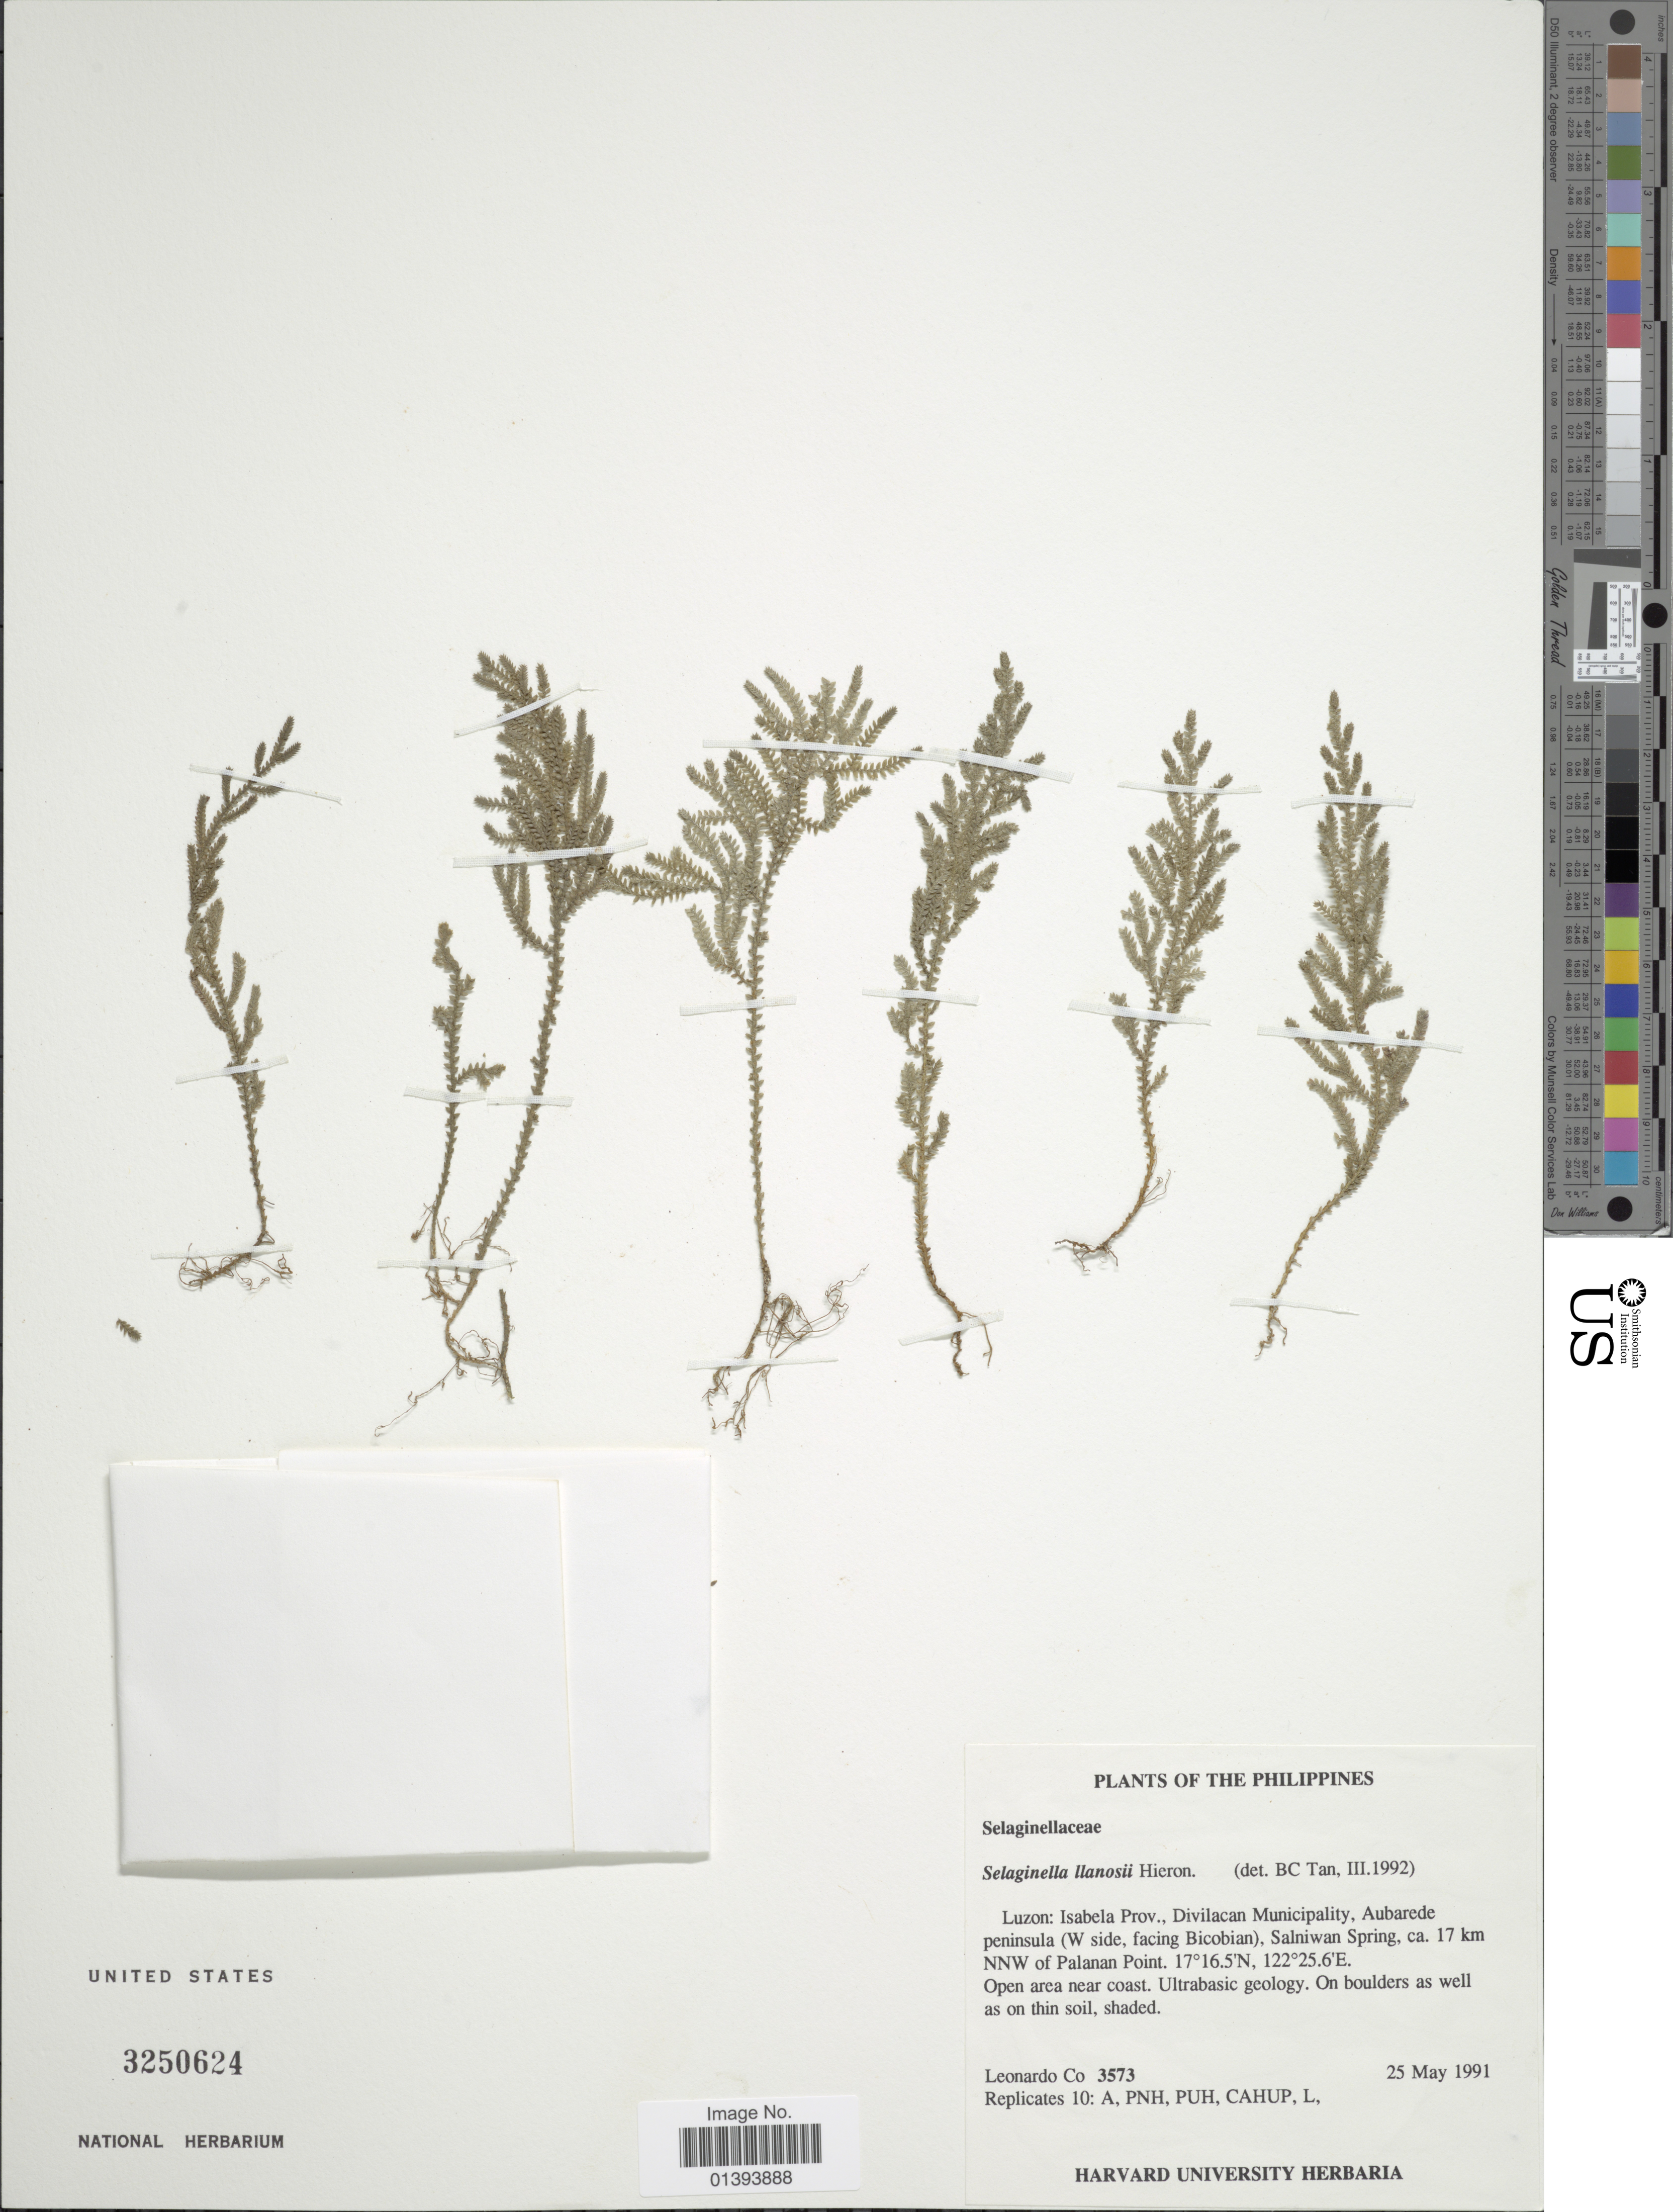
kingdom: Plantae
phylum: Tracheophyta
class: Lycopodiopsida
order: Selaginellales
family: Selaginellaceae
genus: Selaginella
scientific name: Selaginella llanosii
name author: Hieron. in Elmer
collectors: L. Co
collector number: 3573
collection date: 1991-05-25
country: Philippines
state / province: Central Luzon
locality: Luzon: Isabela Prov., Divilacan Municipality, Aubarede peninsula (W side, facing Bicobian), Salniwan Spring, ca. 17 km NNW of Palanan Point, open area near coast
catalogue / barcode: US 3250624